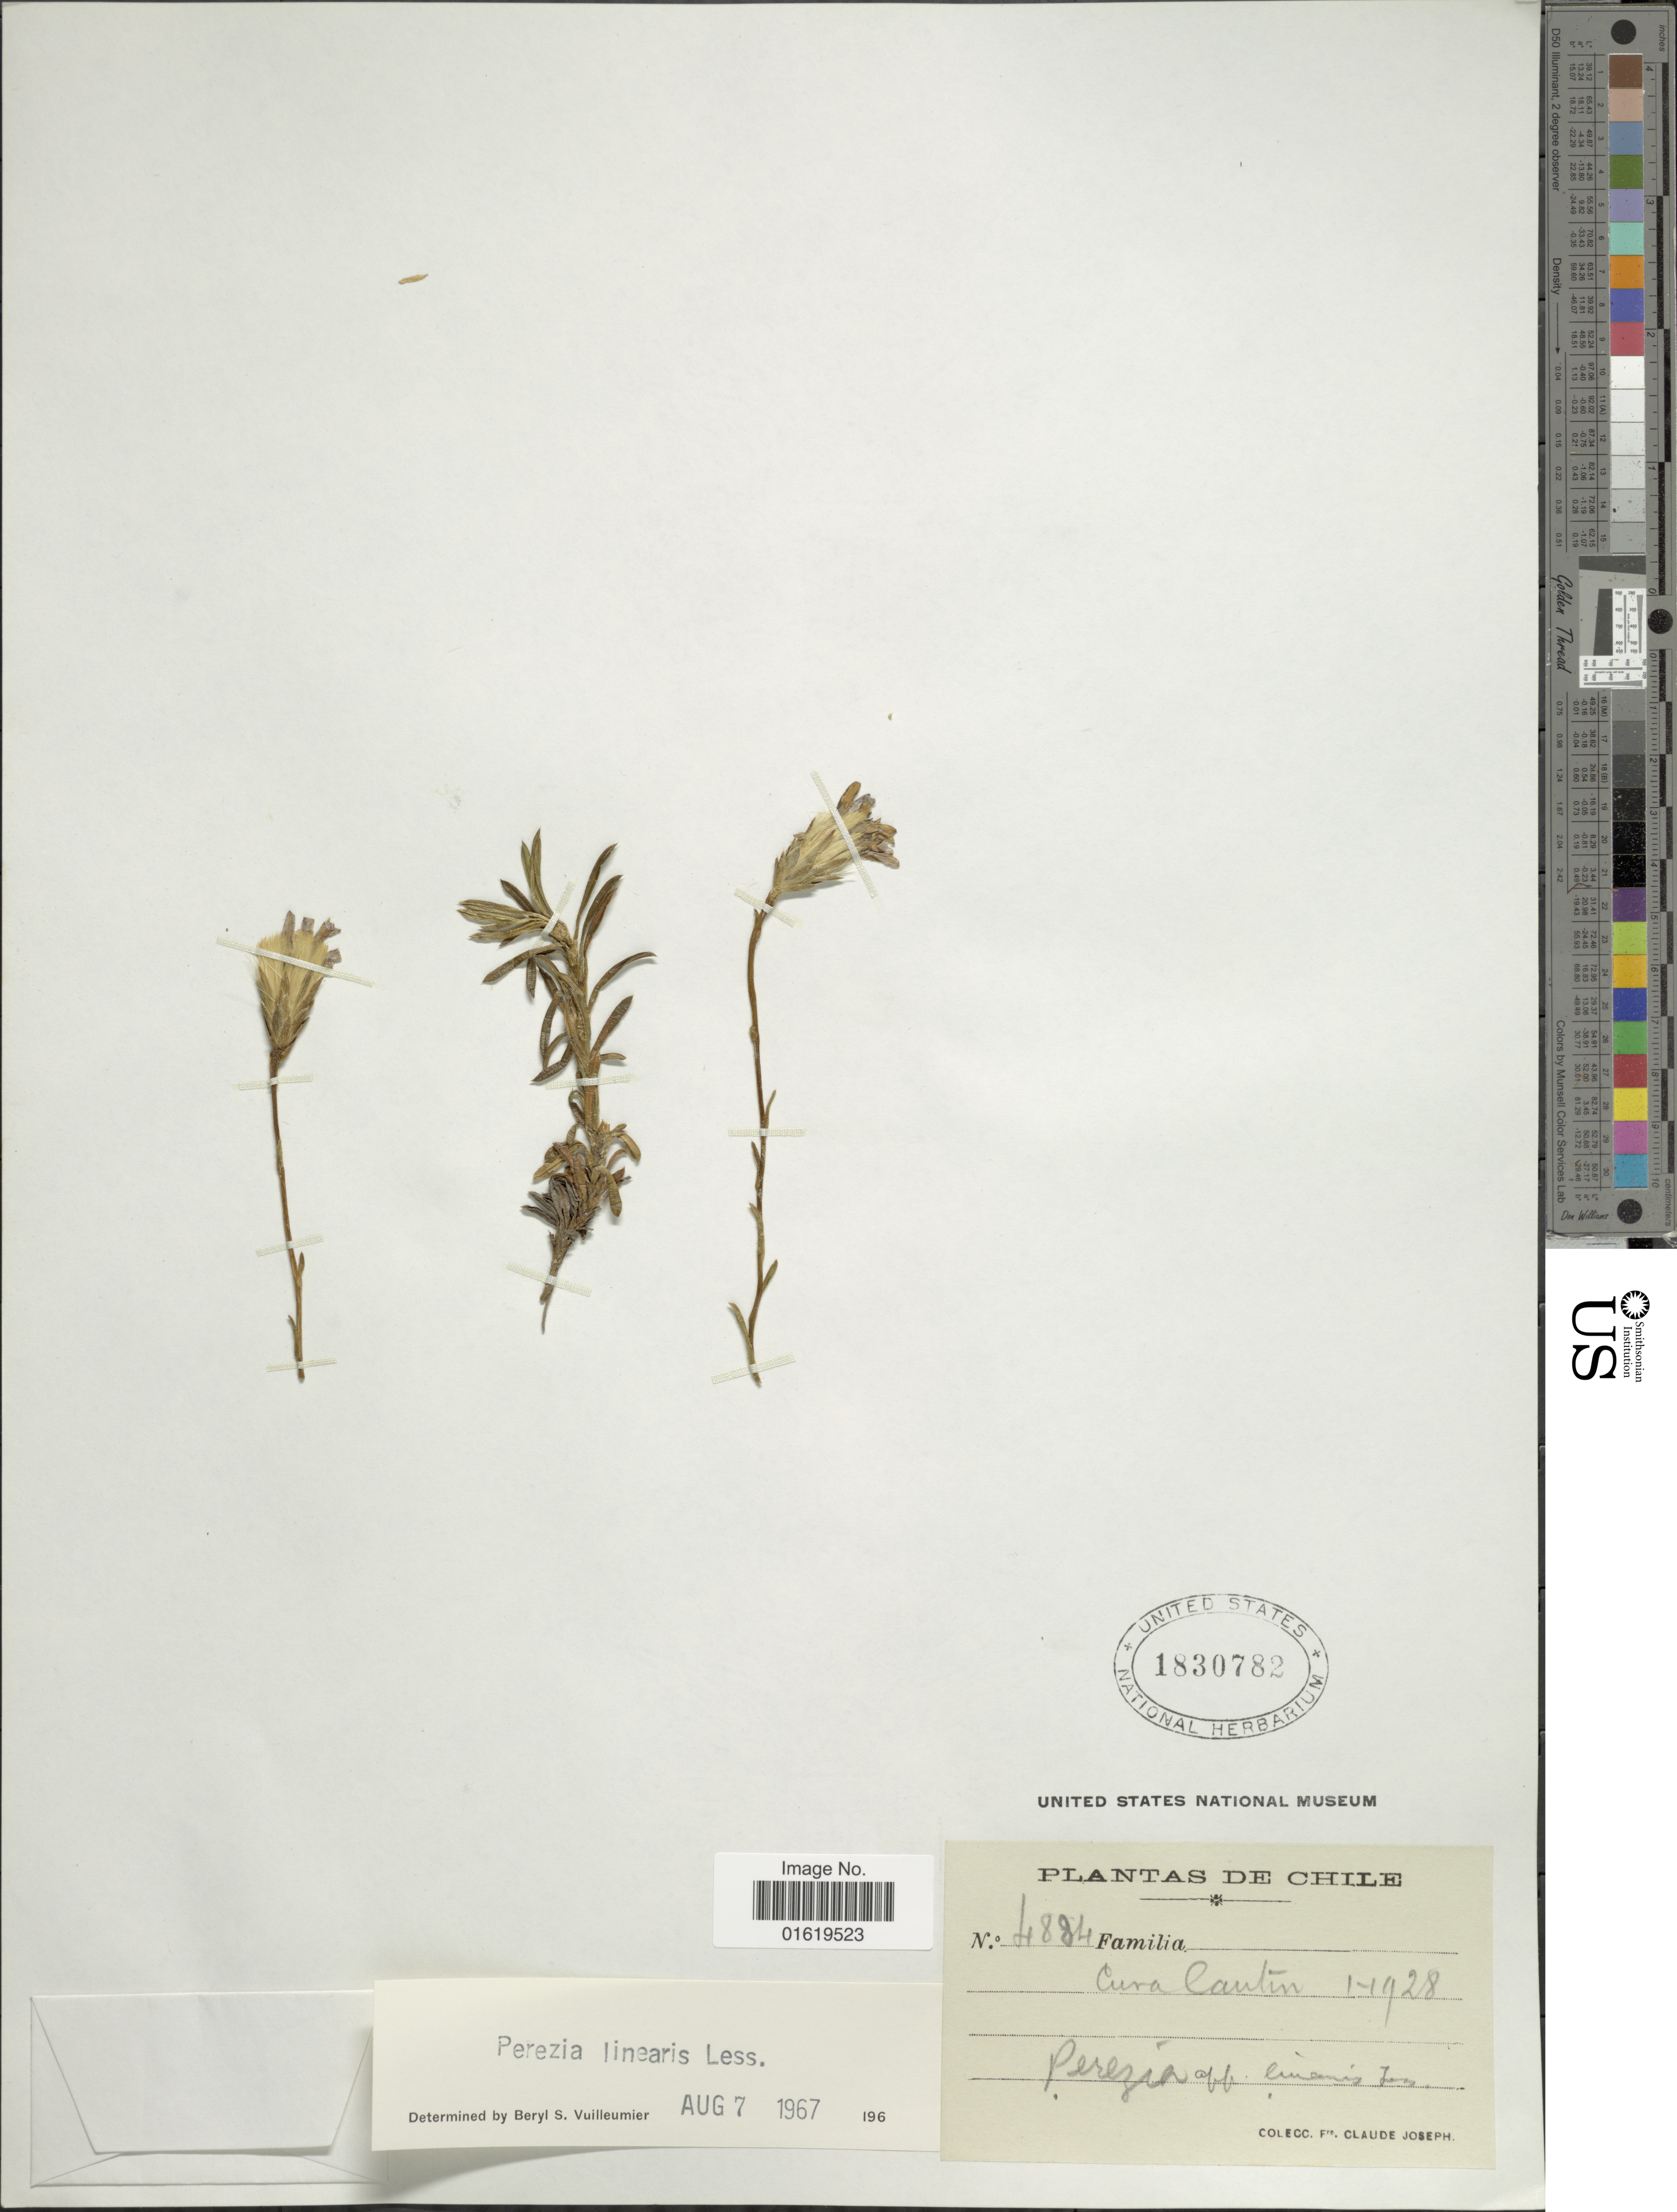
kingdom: Plantae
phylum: Tracheophyta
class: Magnoliopsida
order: Asterales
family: Asteraceae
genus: Perezia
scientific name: Perezia linearis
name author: Less.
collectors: Bro. Claude-Joseph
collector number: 4884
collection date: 1928-01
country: Chile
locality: Curacautin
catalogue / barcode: US 1830782